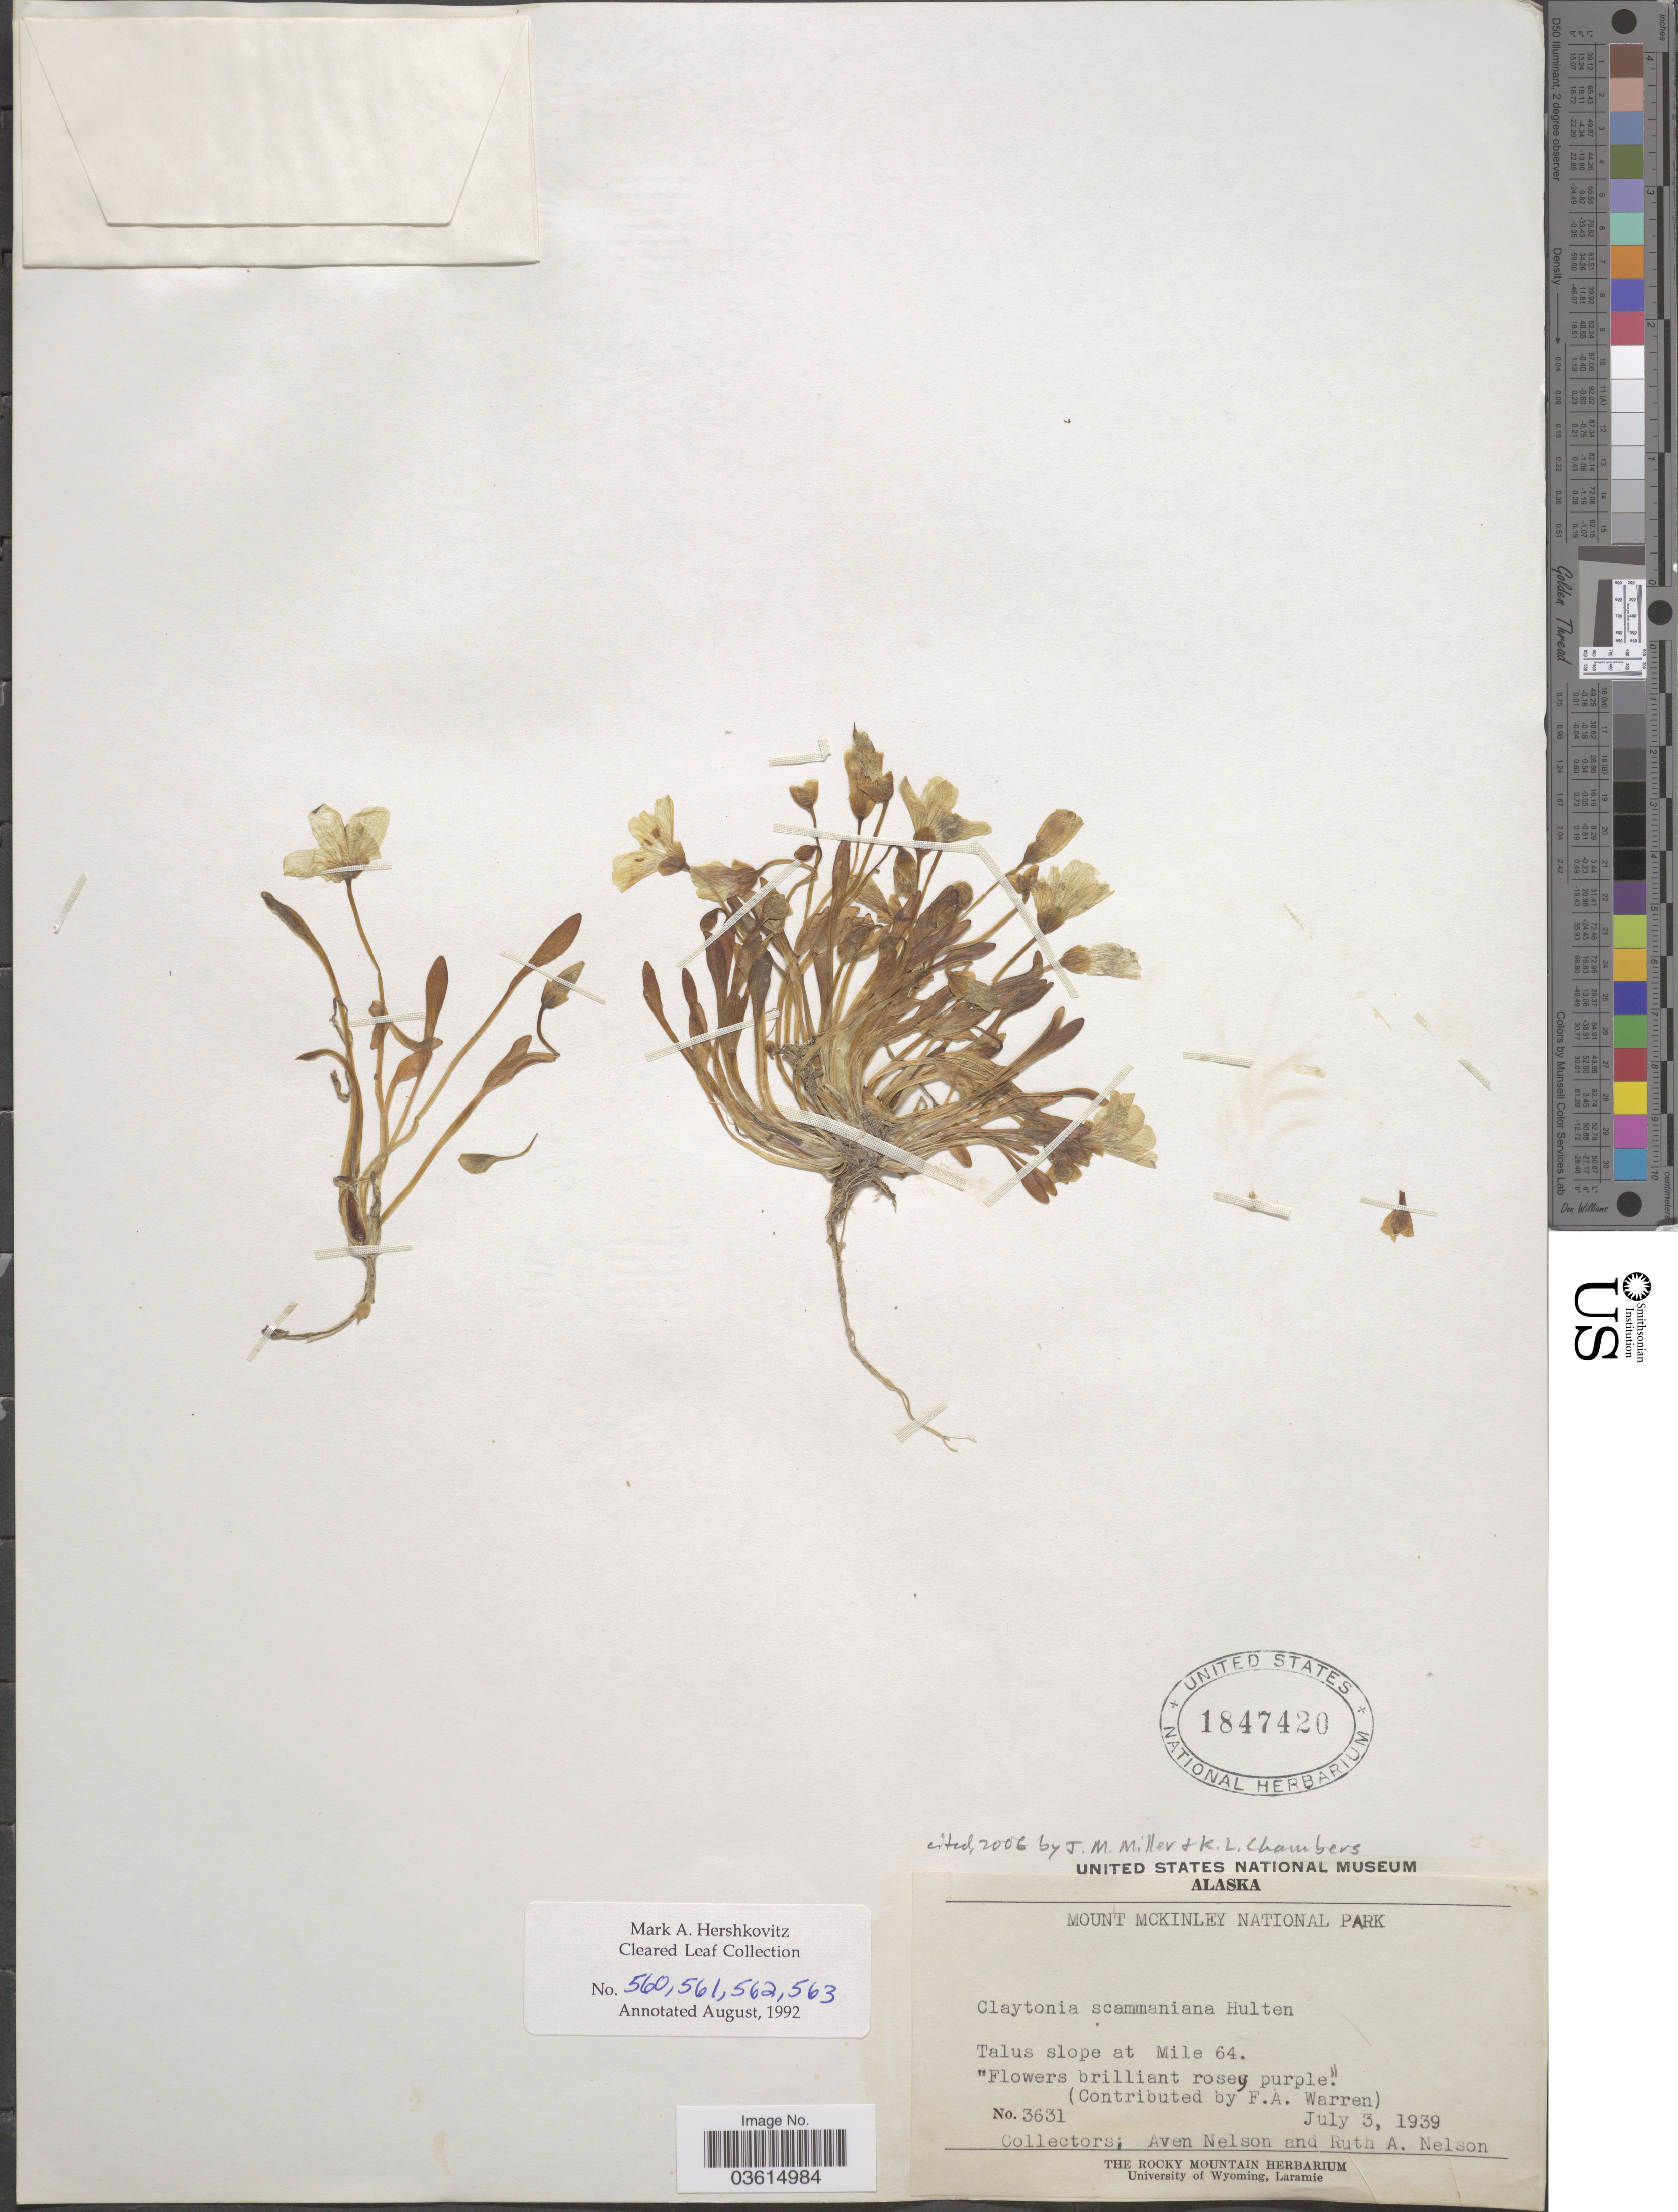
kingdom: Plantae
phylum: Tracheophyta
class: Magnoliopsida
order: Caryophyllales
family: Montiaceae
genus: Claytonia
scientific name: Claytonia scammaniana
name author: Hultén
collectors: A. Nelson & R. A. Nelson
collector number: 3631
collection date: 1939-07-03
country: United States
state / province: Alaska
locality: Mount McKinley National Park. Talus slope at Mile 64.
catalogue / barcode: US 1847420